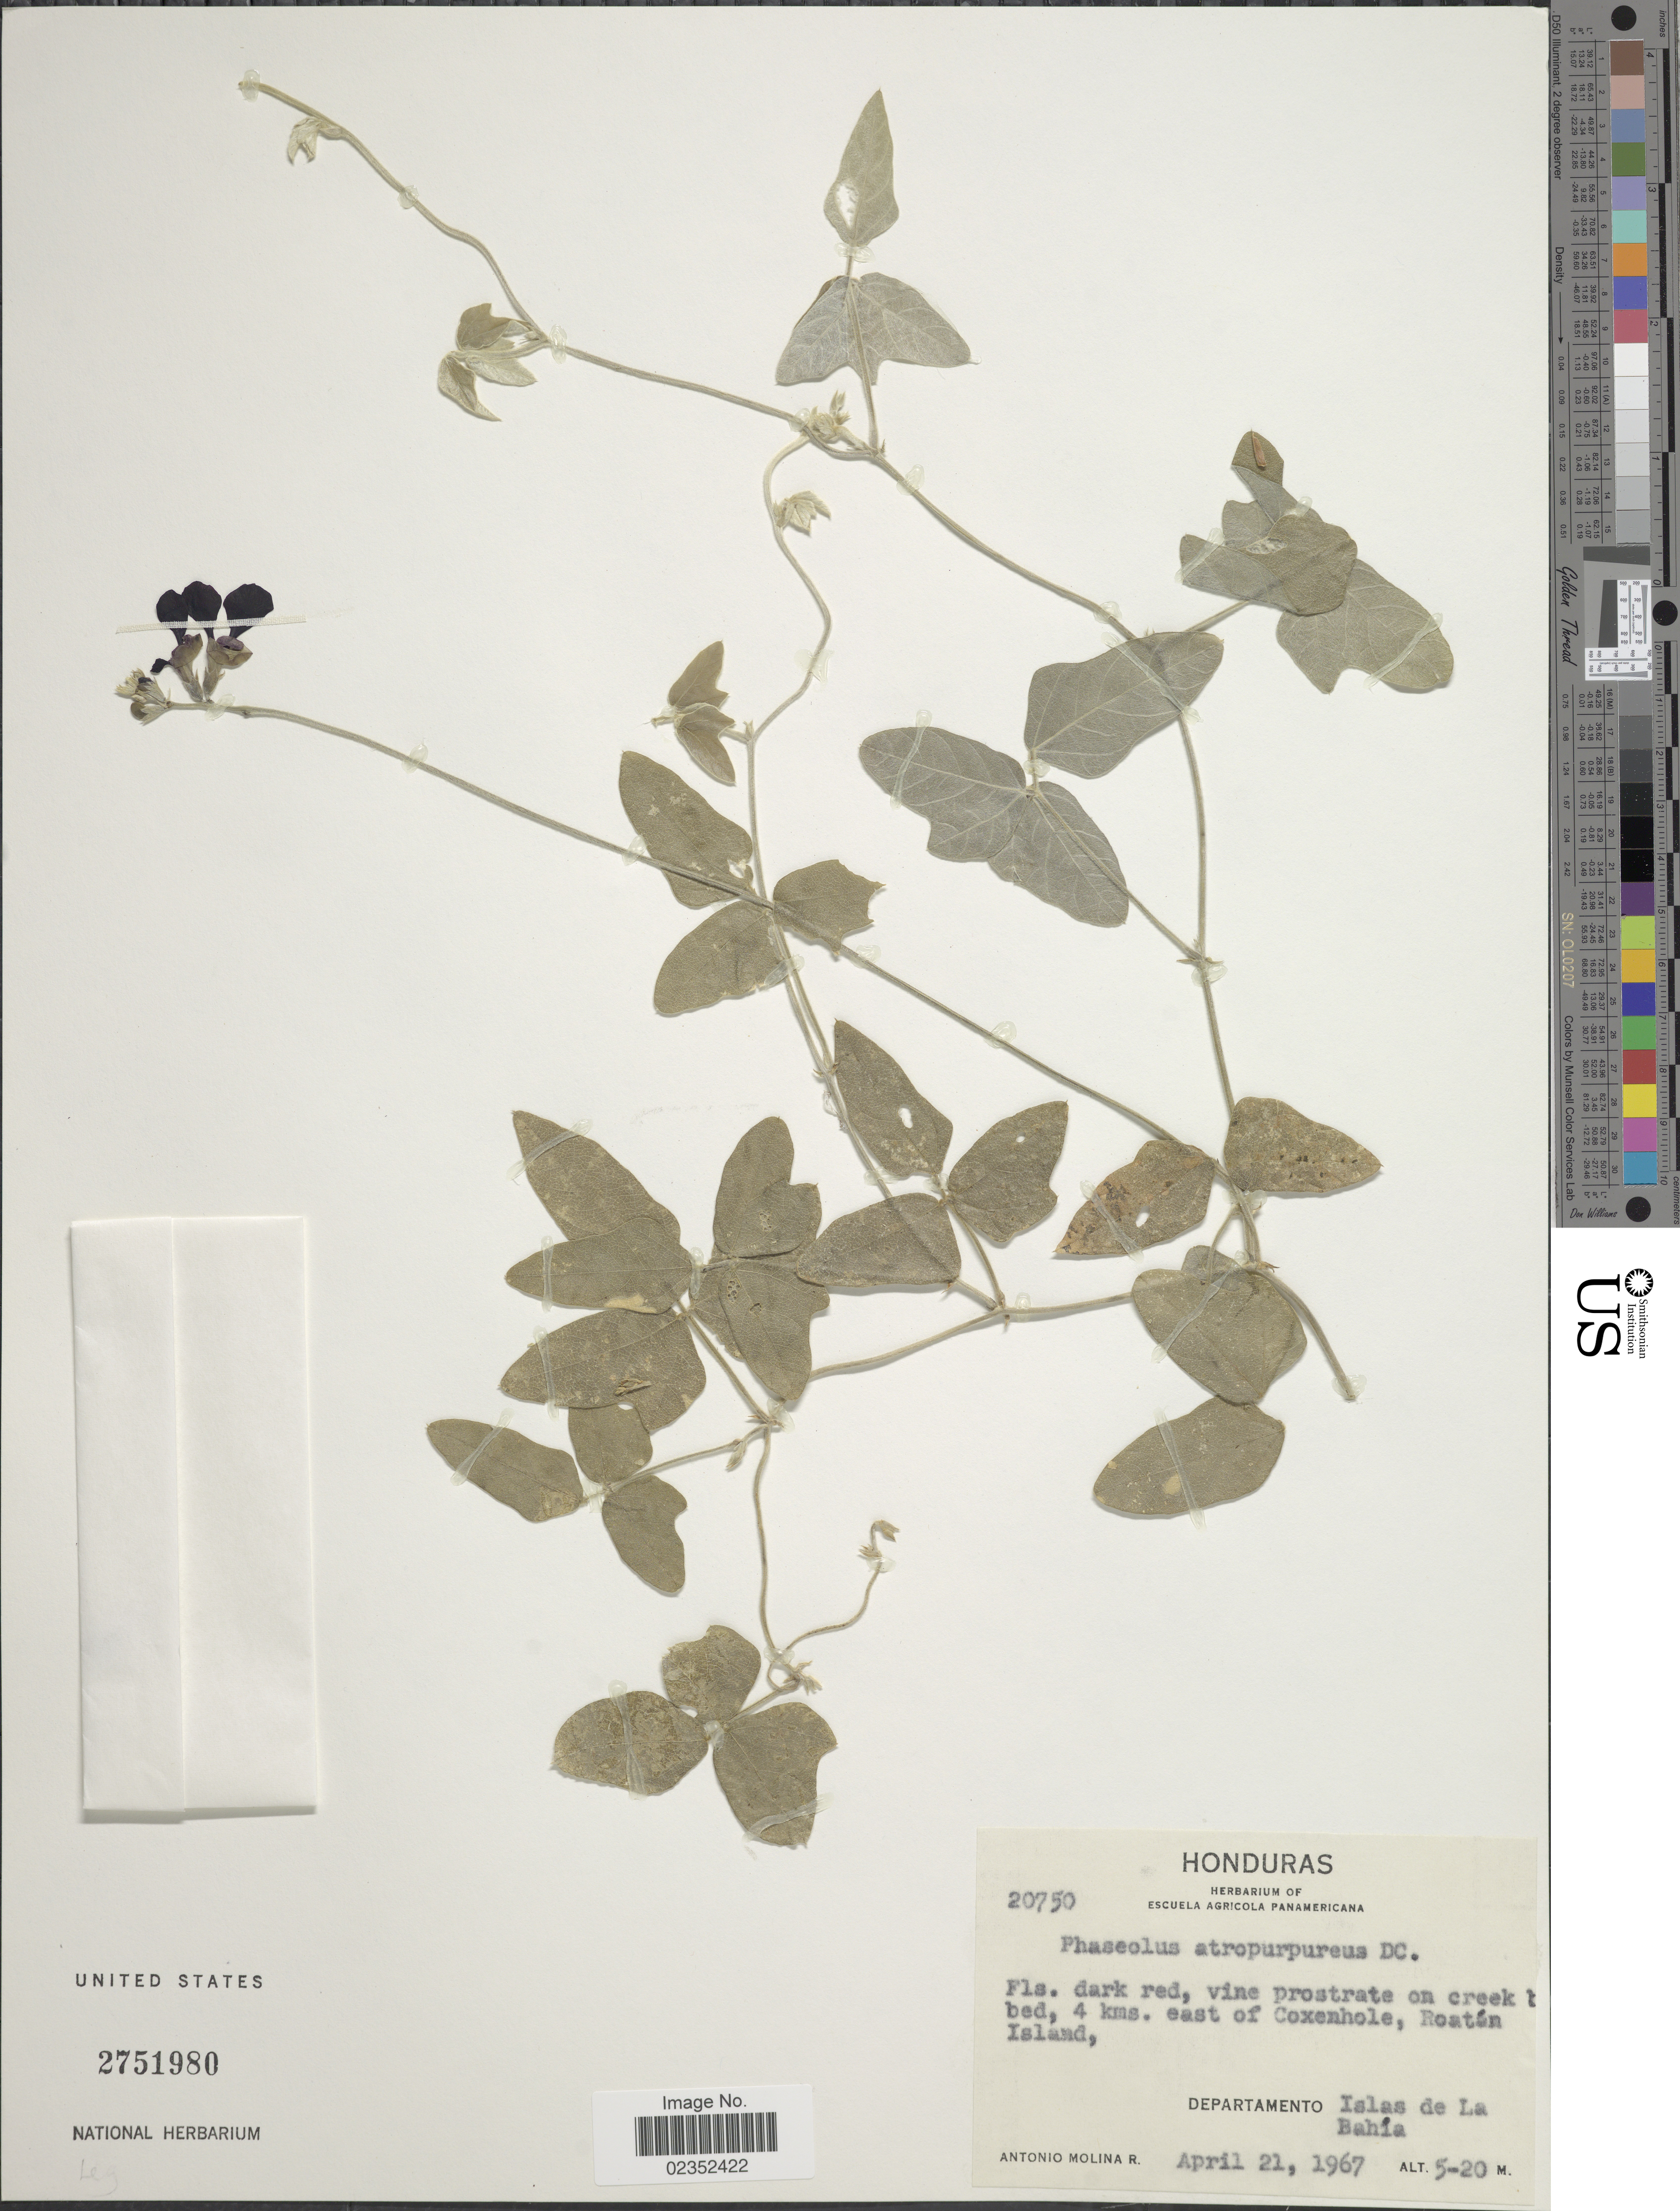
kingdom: Plantae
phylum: Tracheophyta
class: Magnoliopsida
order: Fabales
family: Fabaceae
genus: Macroptilium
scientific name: Macroptilium atropurpureum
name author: (DC.) Urb.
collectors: A. Molina R.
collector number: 20750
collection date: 1967-04-21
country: Honduras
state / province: Islas de la Bahía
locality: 4 kms. east of Coxenhole, Roatan Island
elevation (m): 5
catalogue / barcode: US 2751980